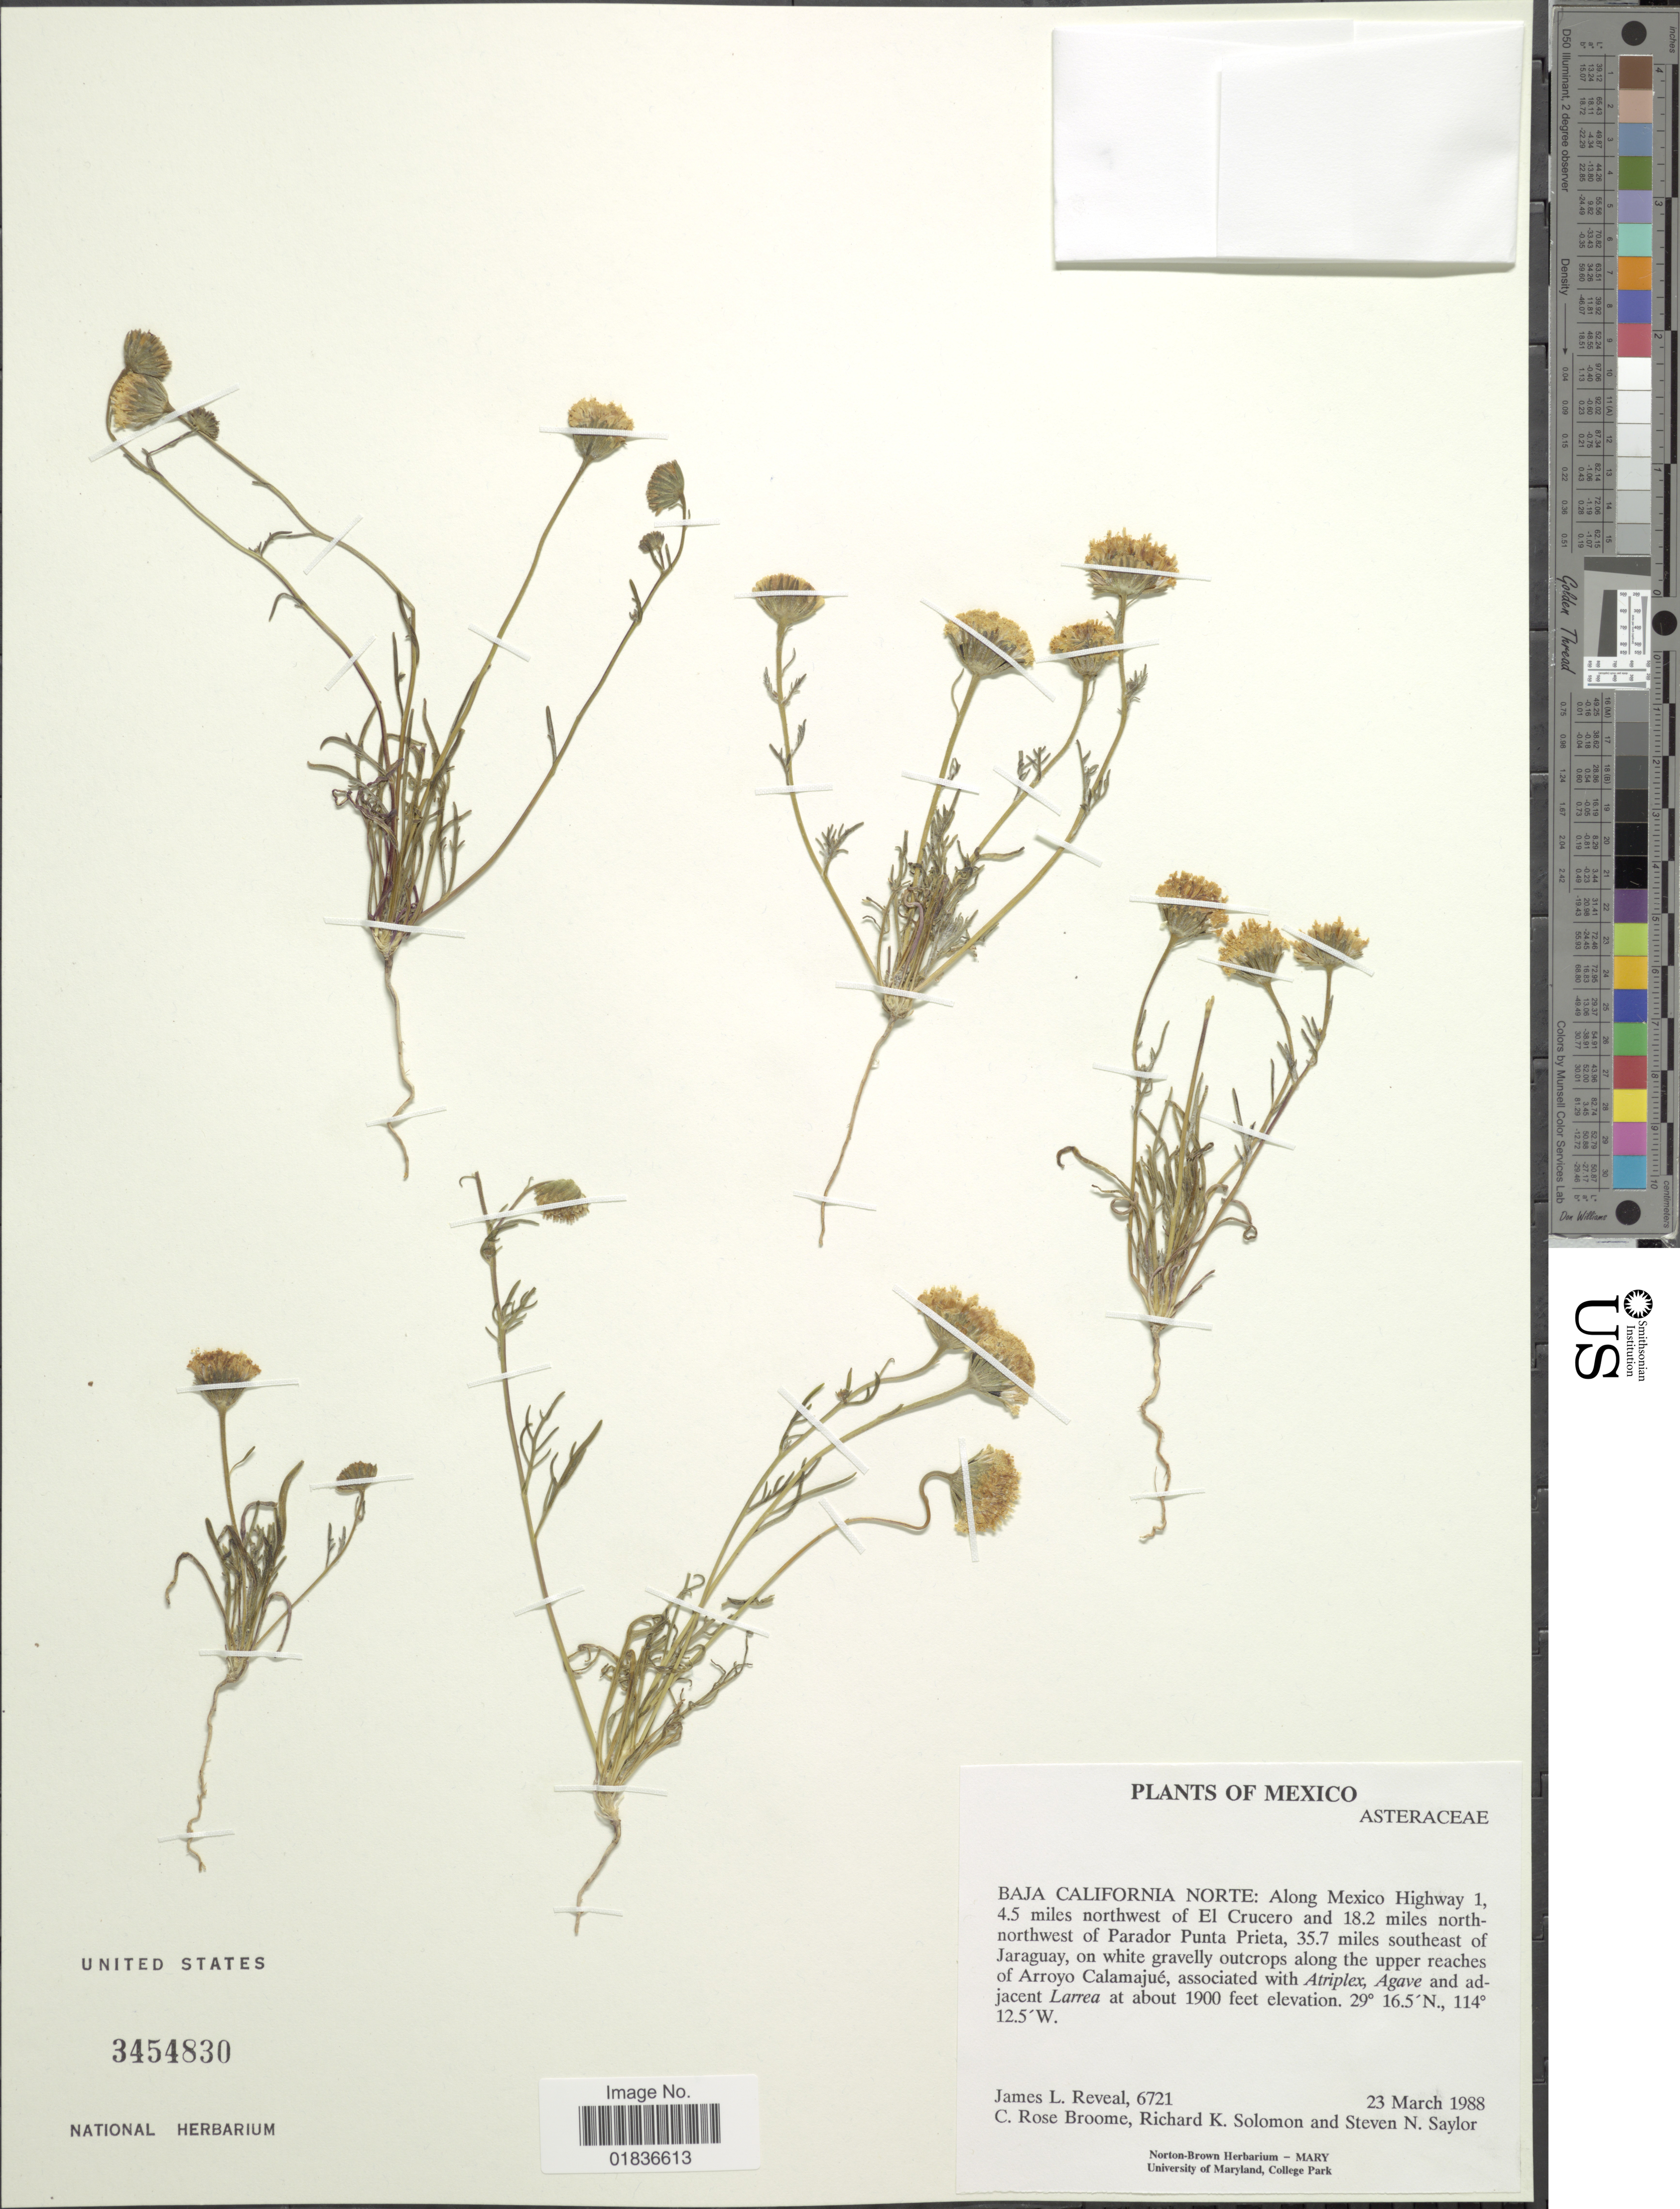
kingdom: Plantae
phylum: Tracheophyta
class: Magnoliopsida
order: Asterales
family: Asteraceae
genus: Senecio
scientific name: Senecio sp.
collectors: J. L. Reveal, C. Broome, Solomon, R. K. & S. Saylor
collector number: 6721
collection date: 1988-03-23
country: Mexico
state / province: Baja California Norte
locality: Baja California Norte: Along Mexico Highway 1, 4.5 miles northwest of El Crucero and 18.2 miles north-northwest of parador Punta Prieta, 35.7 miles southeast of Jaraguay, on white gravelly outcrops along the upper reacher of Arroyo Calamajue, associated with Atriplex, Agave and adjacent Larrea at about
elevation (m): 579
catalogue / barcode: US 3454830